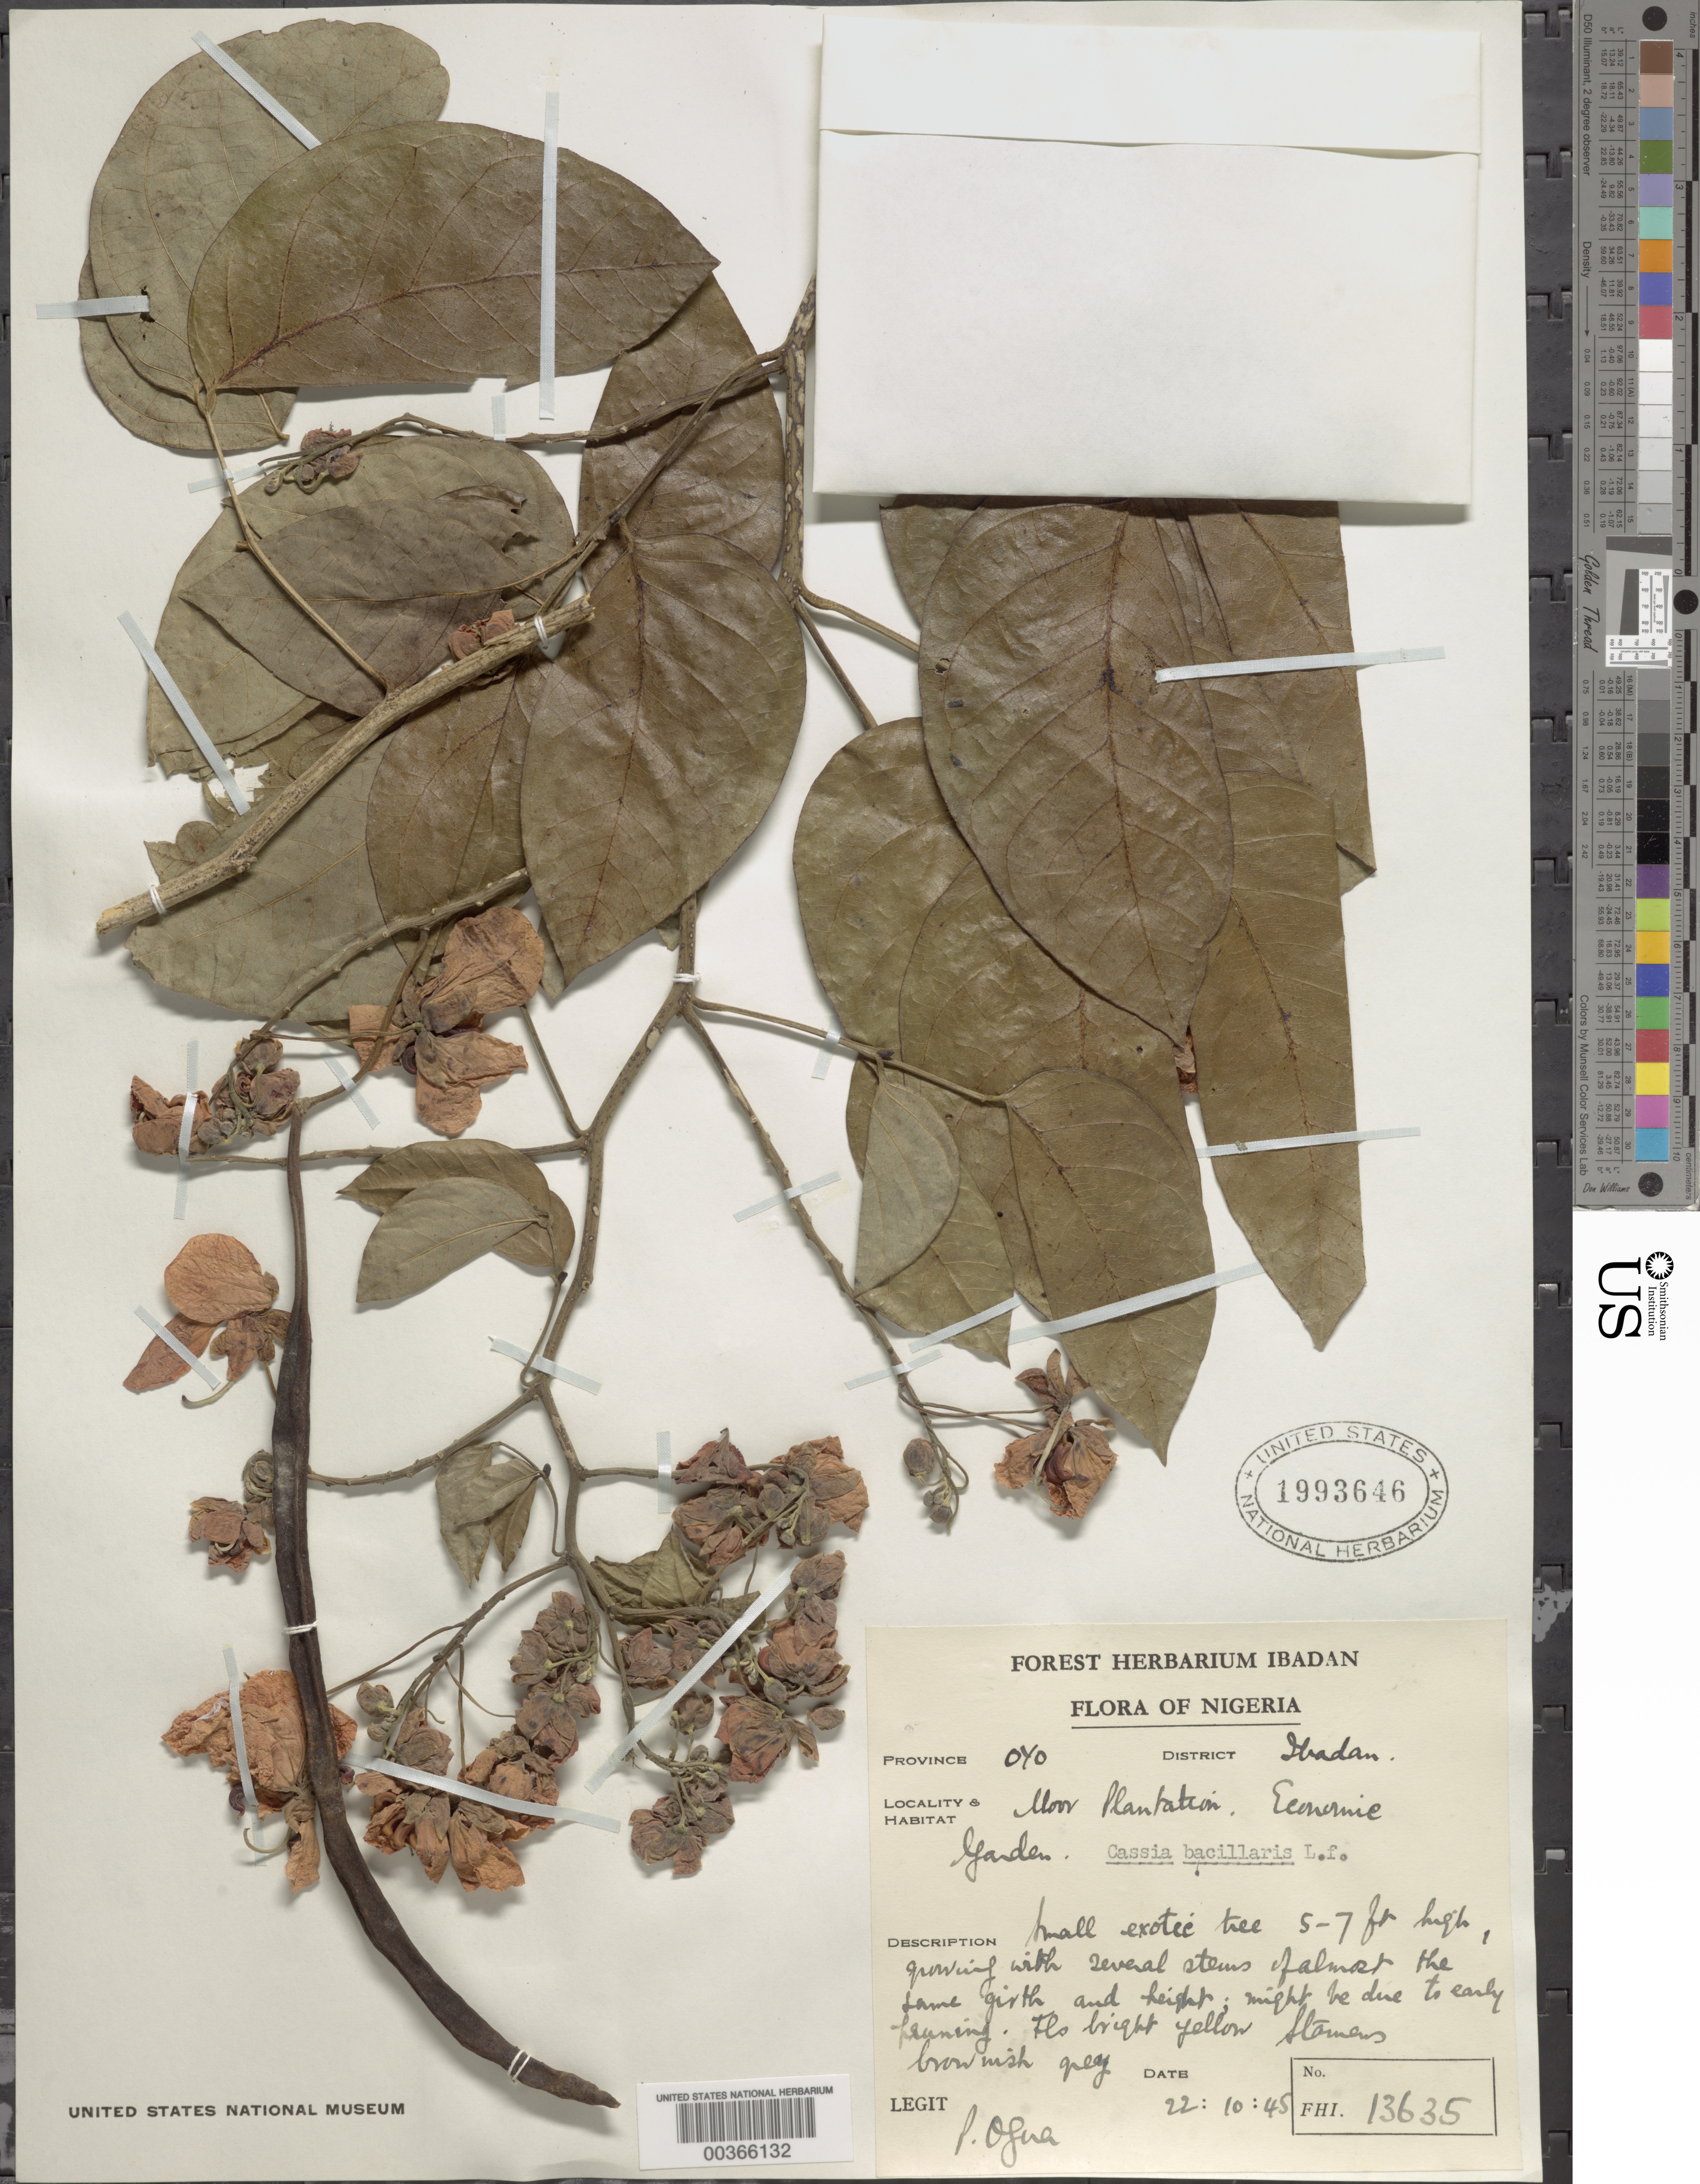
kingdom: Plantae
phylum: Tracheophyta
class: Magnoliopsida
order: Fabales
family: Fabaceae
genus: Senna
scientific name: Senna bacillaris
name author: (L. f.) H.S. Irwin & Barneby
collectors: P. Ogua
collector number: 13635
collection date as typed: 22 Oct 1945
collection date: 1945-10-22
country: Nigeria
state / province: Oyo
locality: Ibadan dist. (?), moor plantation; economic garden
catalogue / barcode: US 1993646